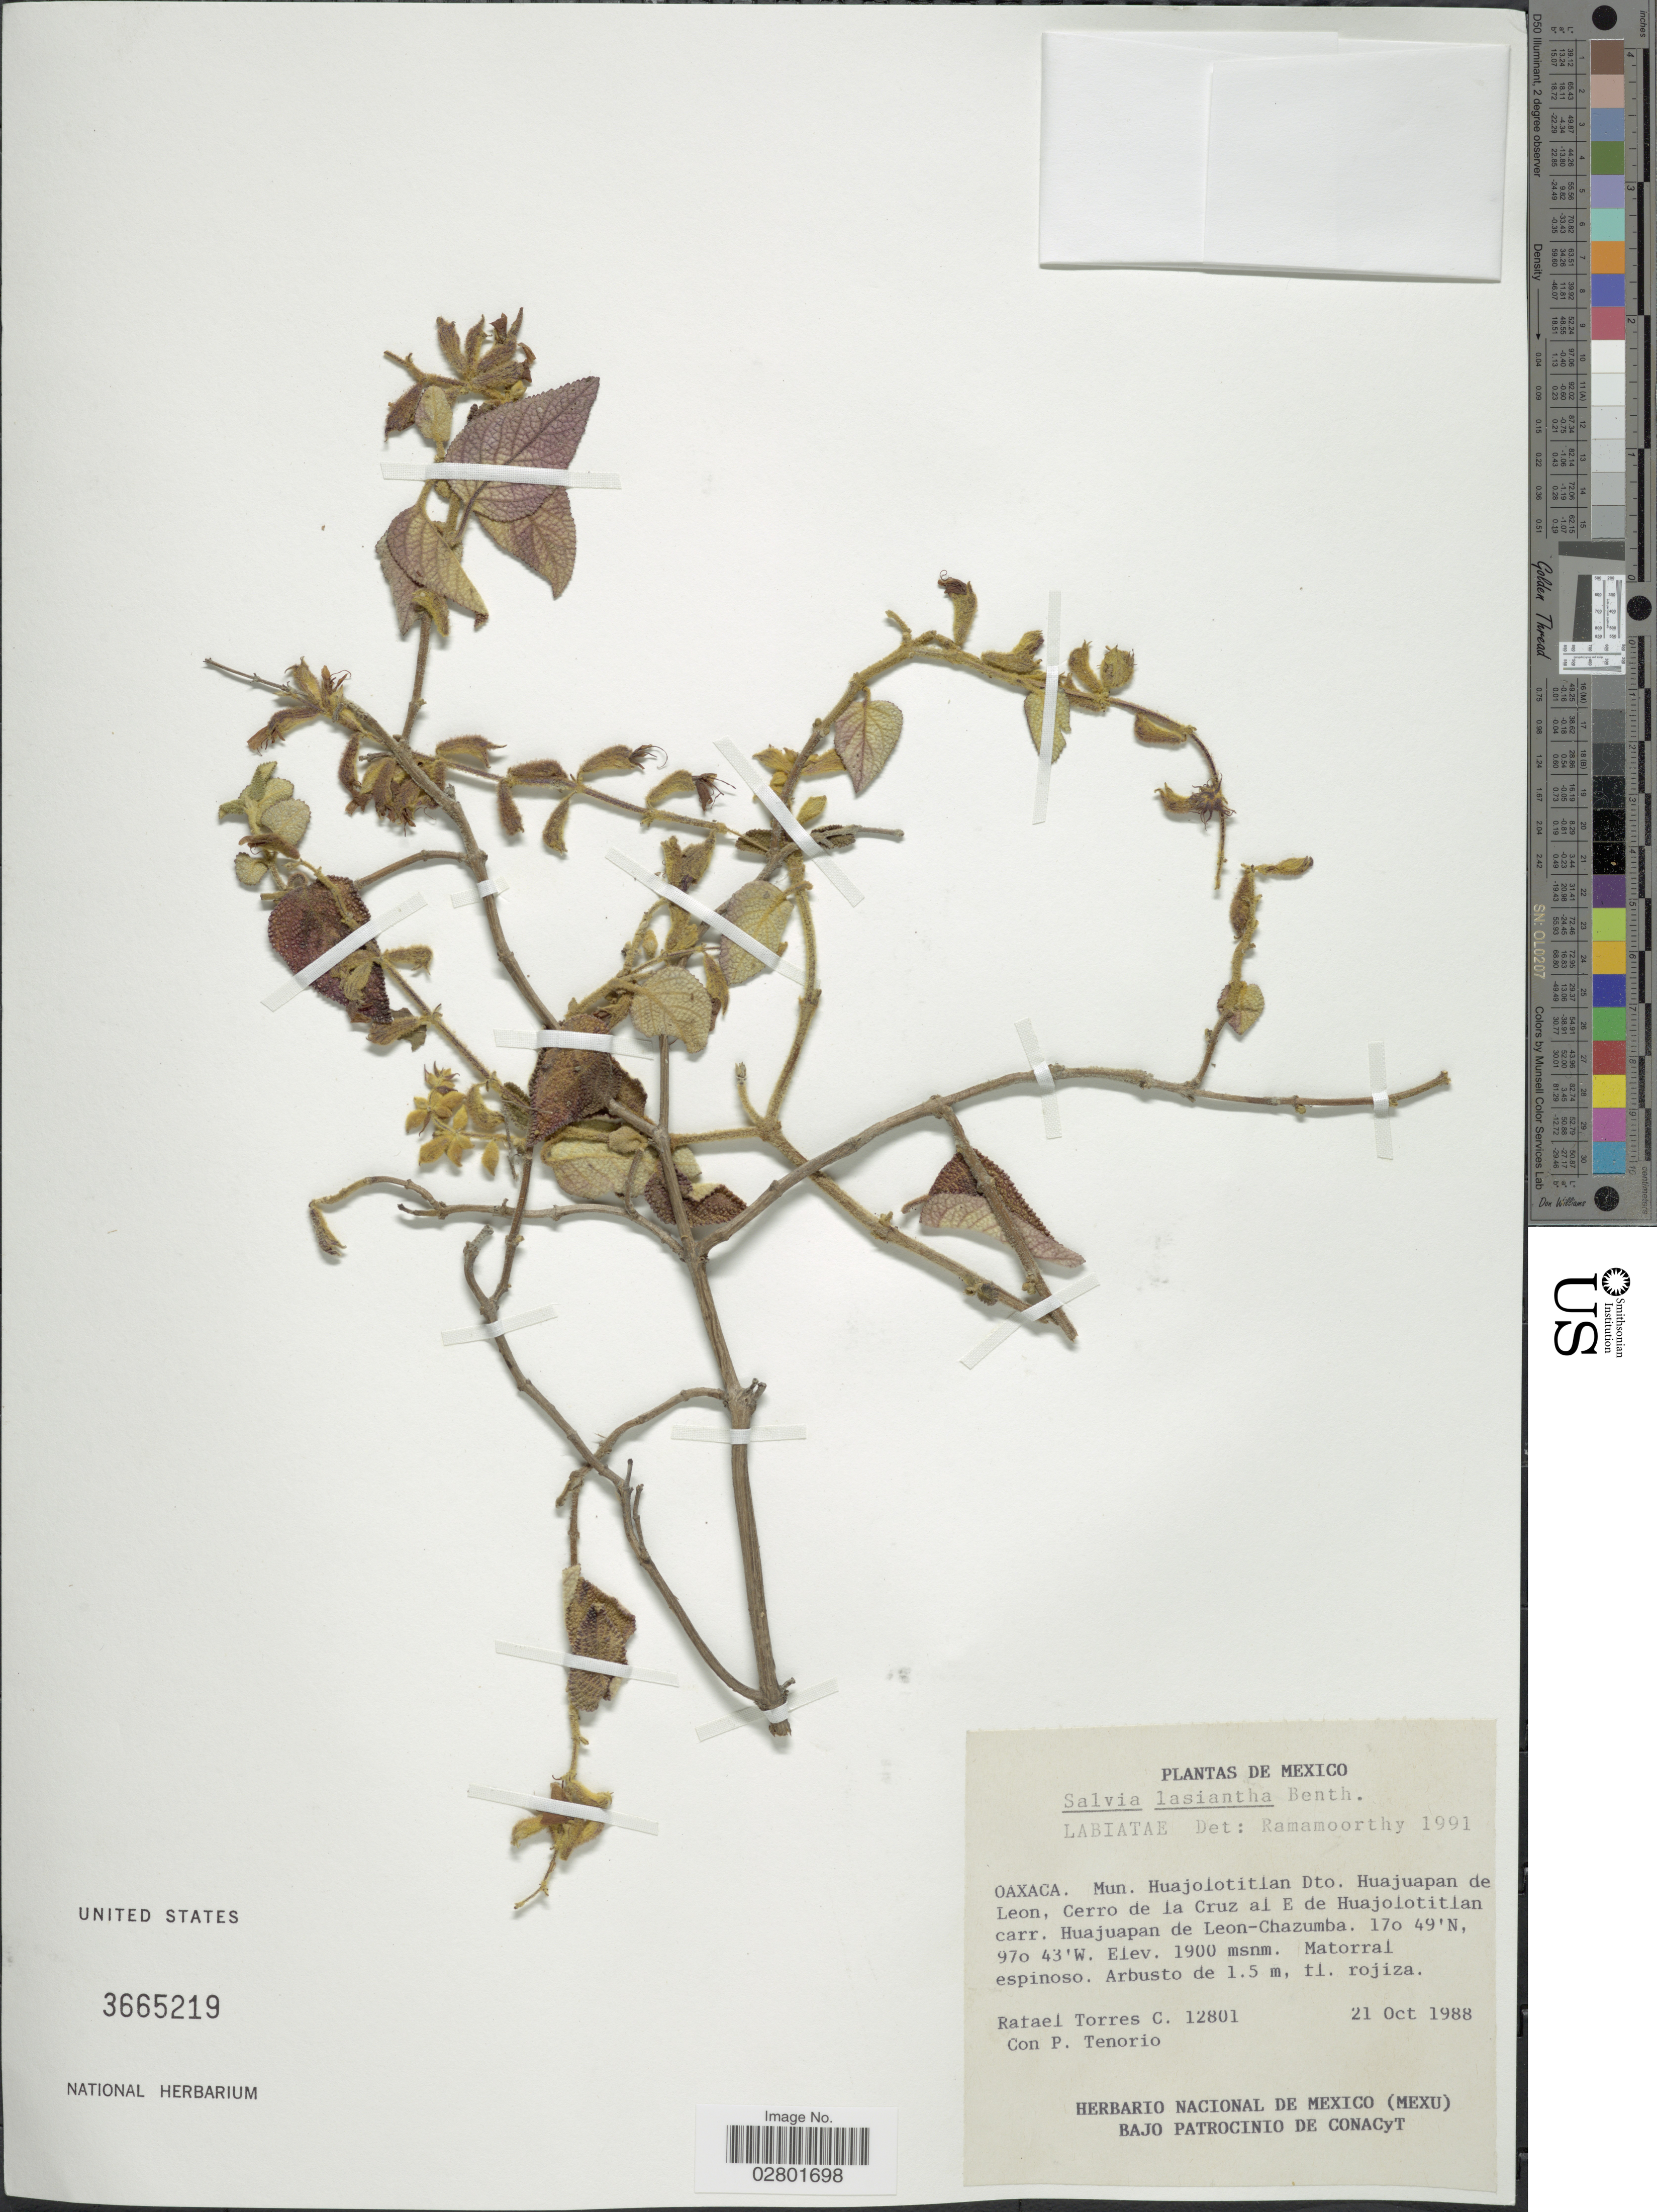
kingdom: Plantae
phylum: Tracheophyta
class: Magnoliopsida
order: Lamiales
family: Lamiaceae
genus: Salvia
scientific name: Salvia lasiantha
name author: Benth.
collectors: R. Torres C. & Tenorio, P.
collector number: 12801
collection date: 1988-10-21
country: Mexico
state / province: Oaxaca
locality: Mun. Huajolotitlan Dto. Huajuapan de Leon, Cerro de la Cruz al E de Huajolotitlan carr. Huajuapan de Leon-Chazumba.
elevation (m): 1900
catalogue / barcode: US 3665219